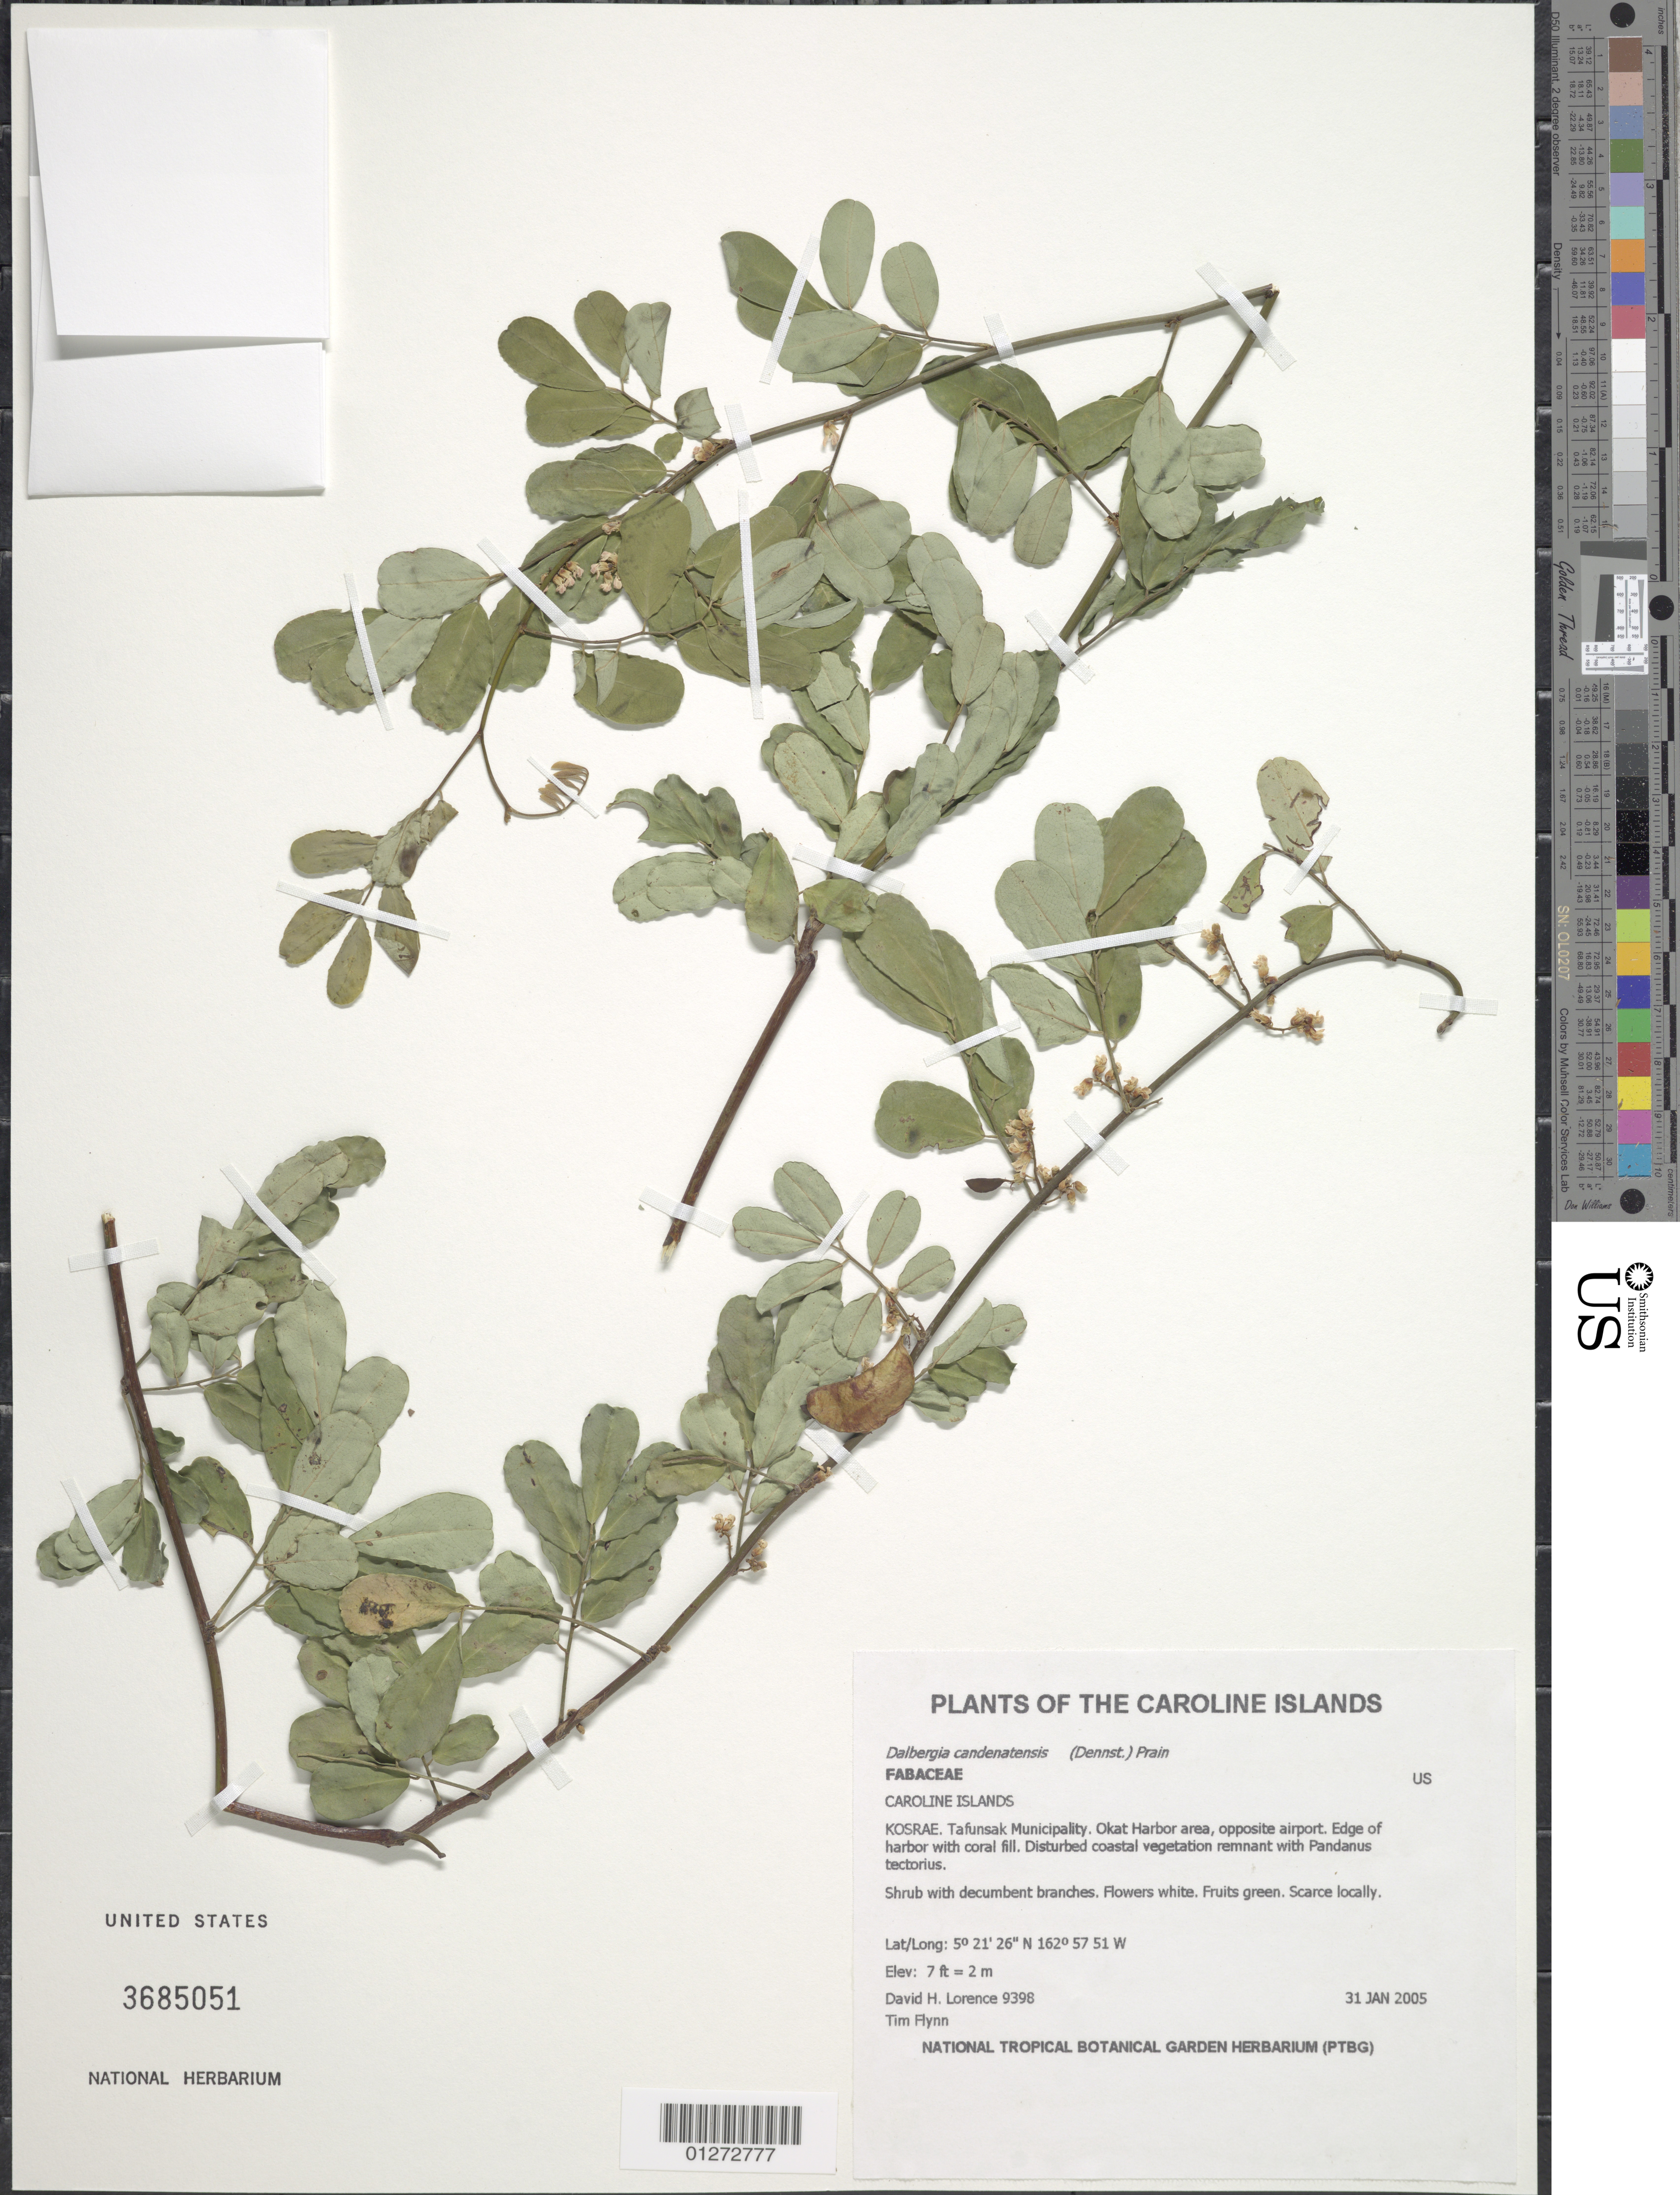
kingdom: Plantae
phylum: Tracheophyta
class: Magnoliopsida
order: Fabales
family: Fabaceae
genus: Dalbergia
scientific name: Dalbergia candenatensis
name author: (Dennst.) Pr.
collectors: D. Lorence & T. Flynn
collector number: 9398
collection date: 2005-01-31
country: Micronesia, Federated States of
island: Kosrae [Kusaie]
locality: Tafunsak Municipality.Oak Harbor area.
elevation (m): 2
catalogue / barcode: US 3685051